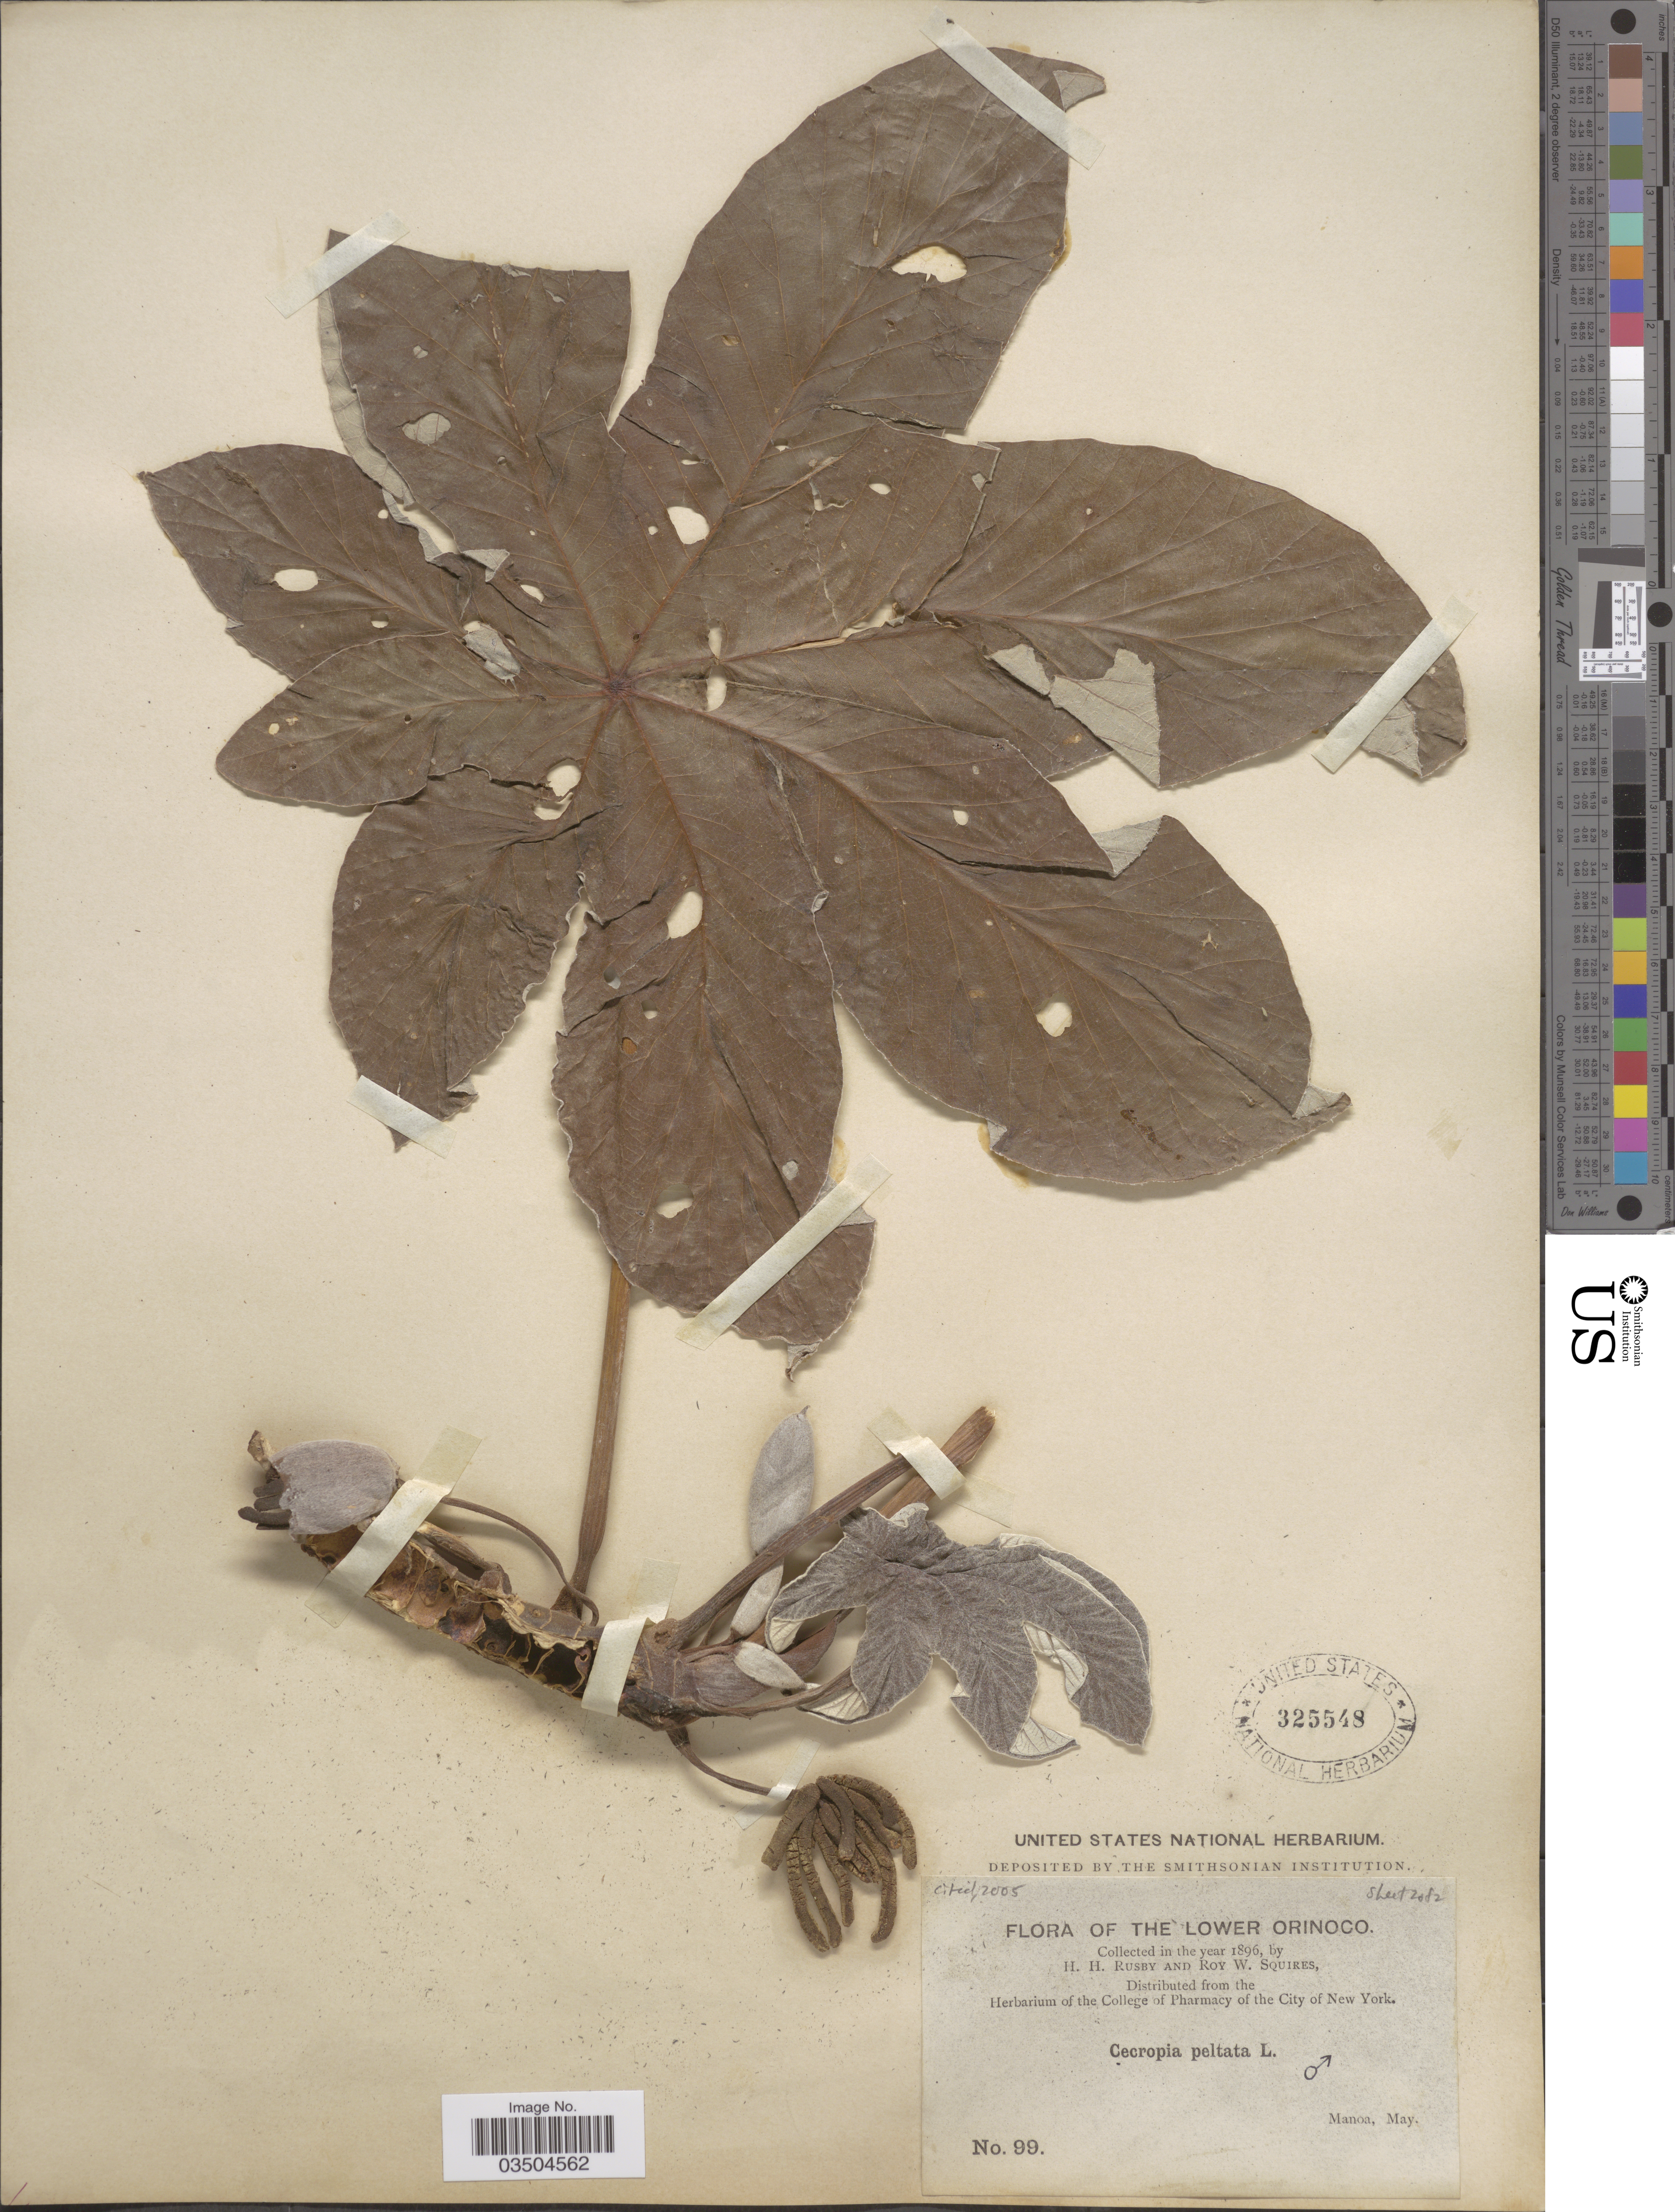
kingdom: Plantae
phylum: Tracheophyta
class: Magnoliopsida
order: Rosales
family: Urticaceae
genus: Cecropia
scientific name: Cecropia peltata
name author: L.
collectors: H. H. Rusby & R. Squires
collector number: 99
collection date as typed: May 1896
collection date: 1896-05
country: Venezuela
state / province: Delta Amacuro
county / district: Antonio Díaz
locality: Lower Orinoco, Manoa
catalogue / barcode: US 325548